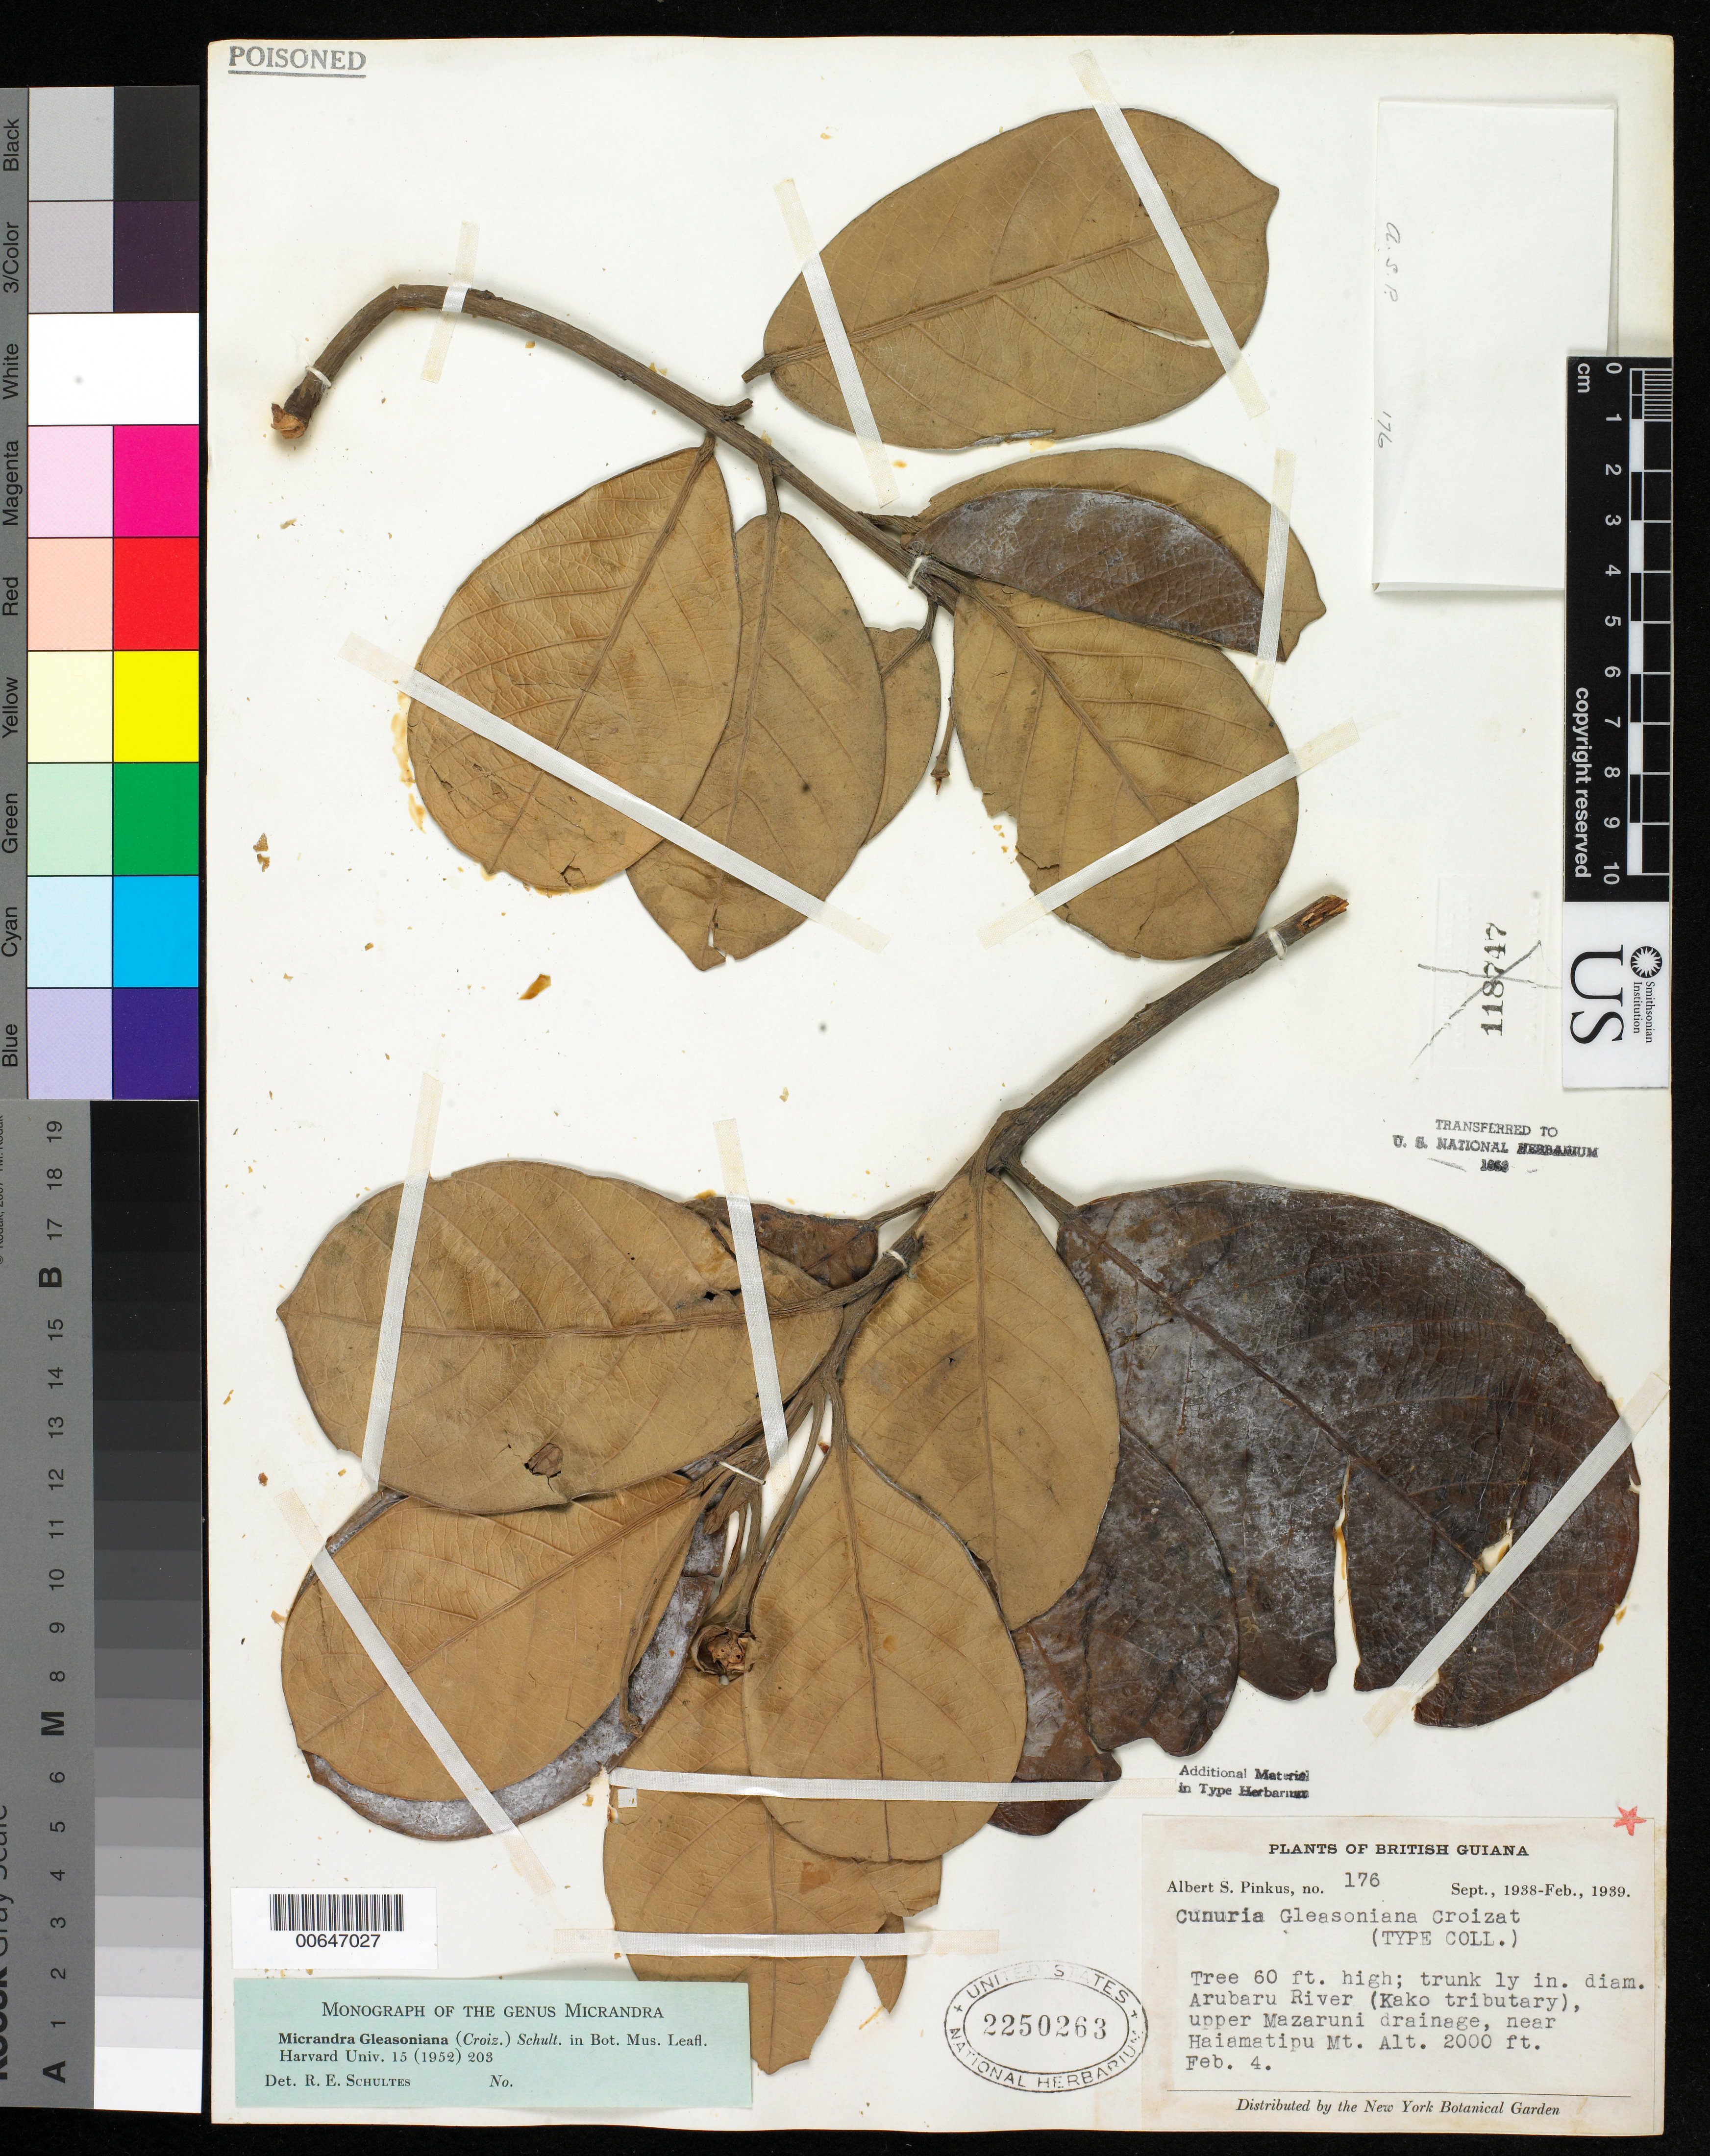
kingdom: Plantae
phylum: Tracheophyta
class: Magnoliopsida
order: Malpighiales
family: Euphorbiaceae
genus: Cunuria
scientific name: Cunuria gleasoniana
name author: Croizat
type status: Isotype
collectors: A. Pinkus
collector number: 176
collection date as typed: Sep 1938 to -- Feb 1939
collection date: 1938-09/1939-02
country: Guyana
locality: Arubaru river (Kako tributary), upper Mazaruni drainage, near Haiamatipu Mt.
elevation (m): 61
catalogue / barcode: US 2250263